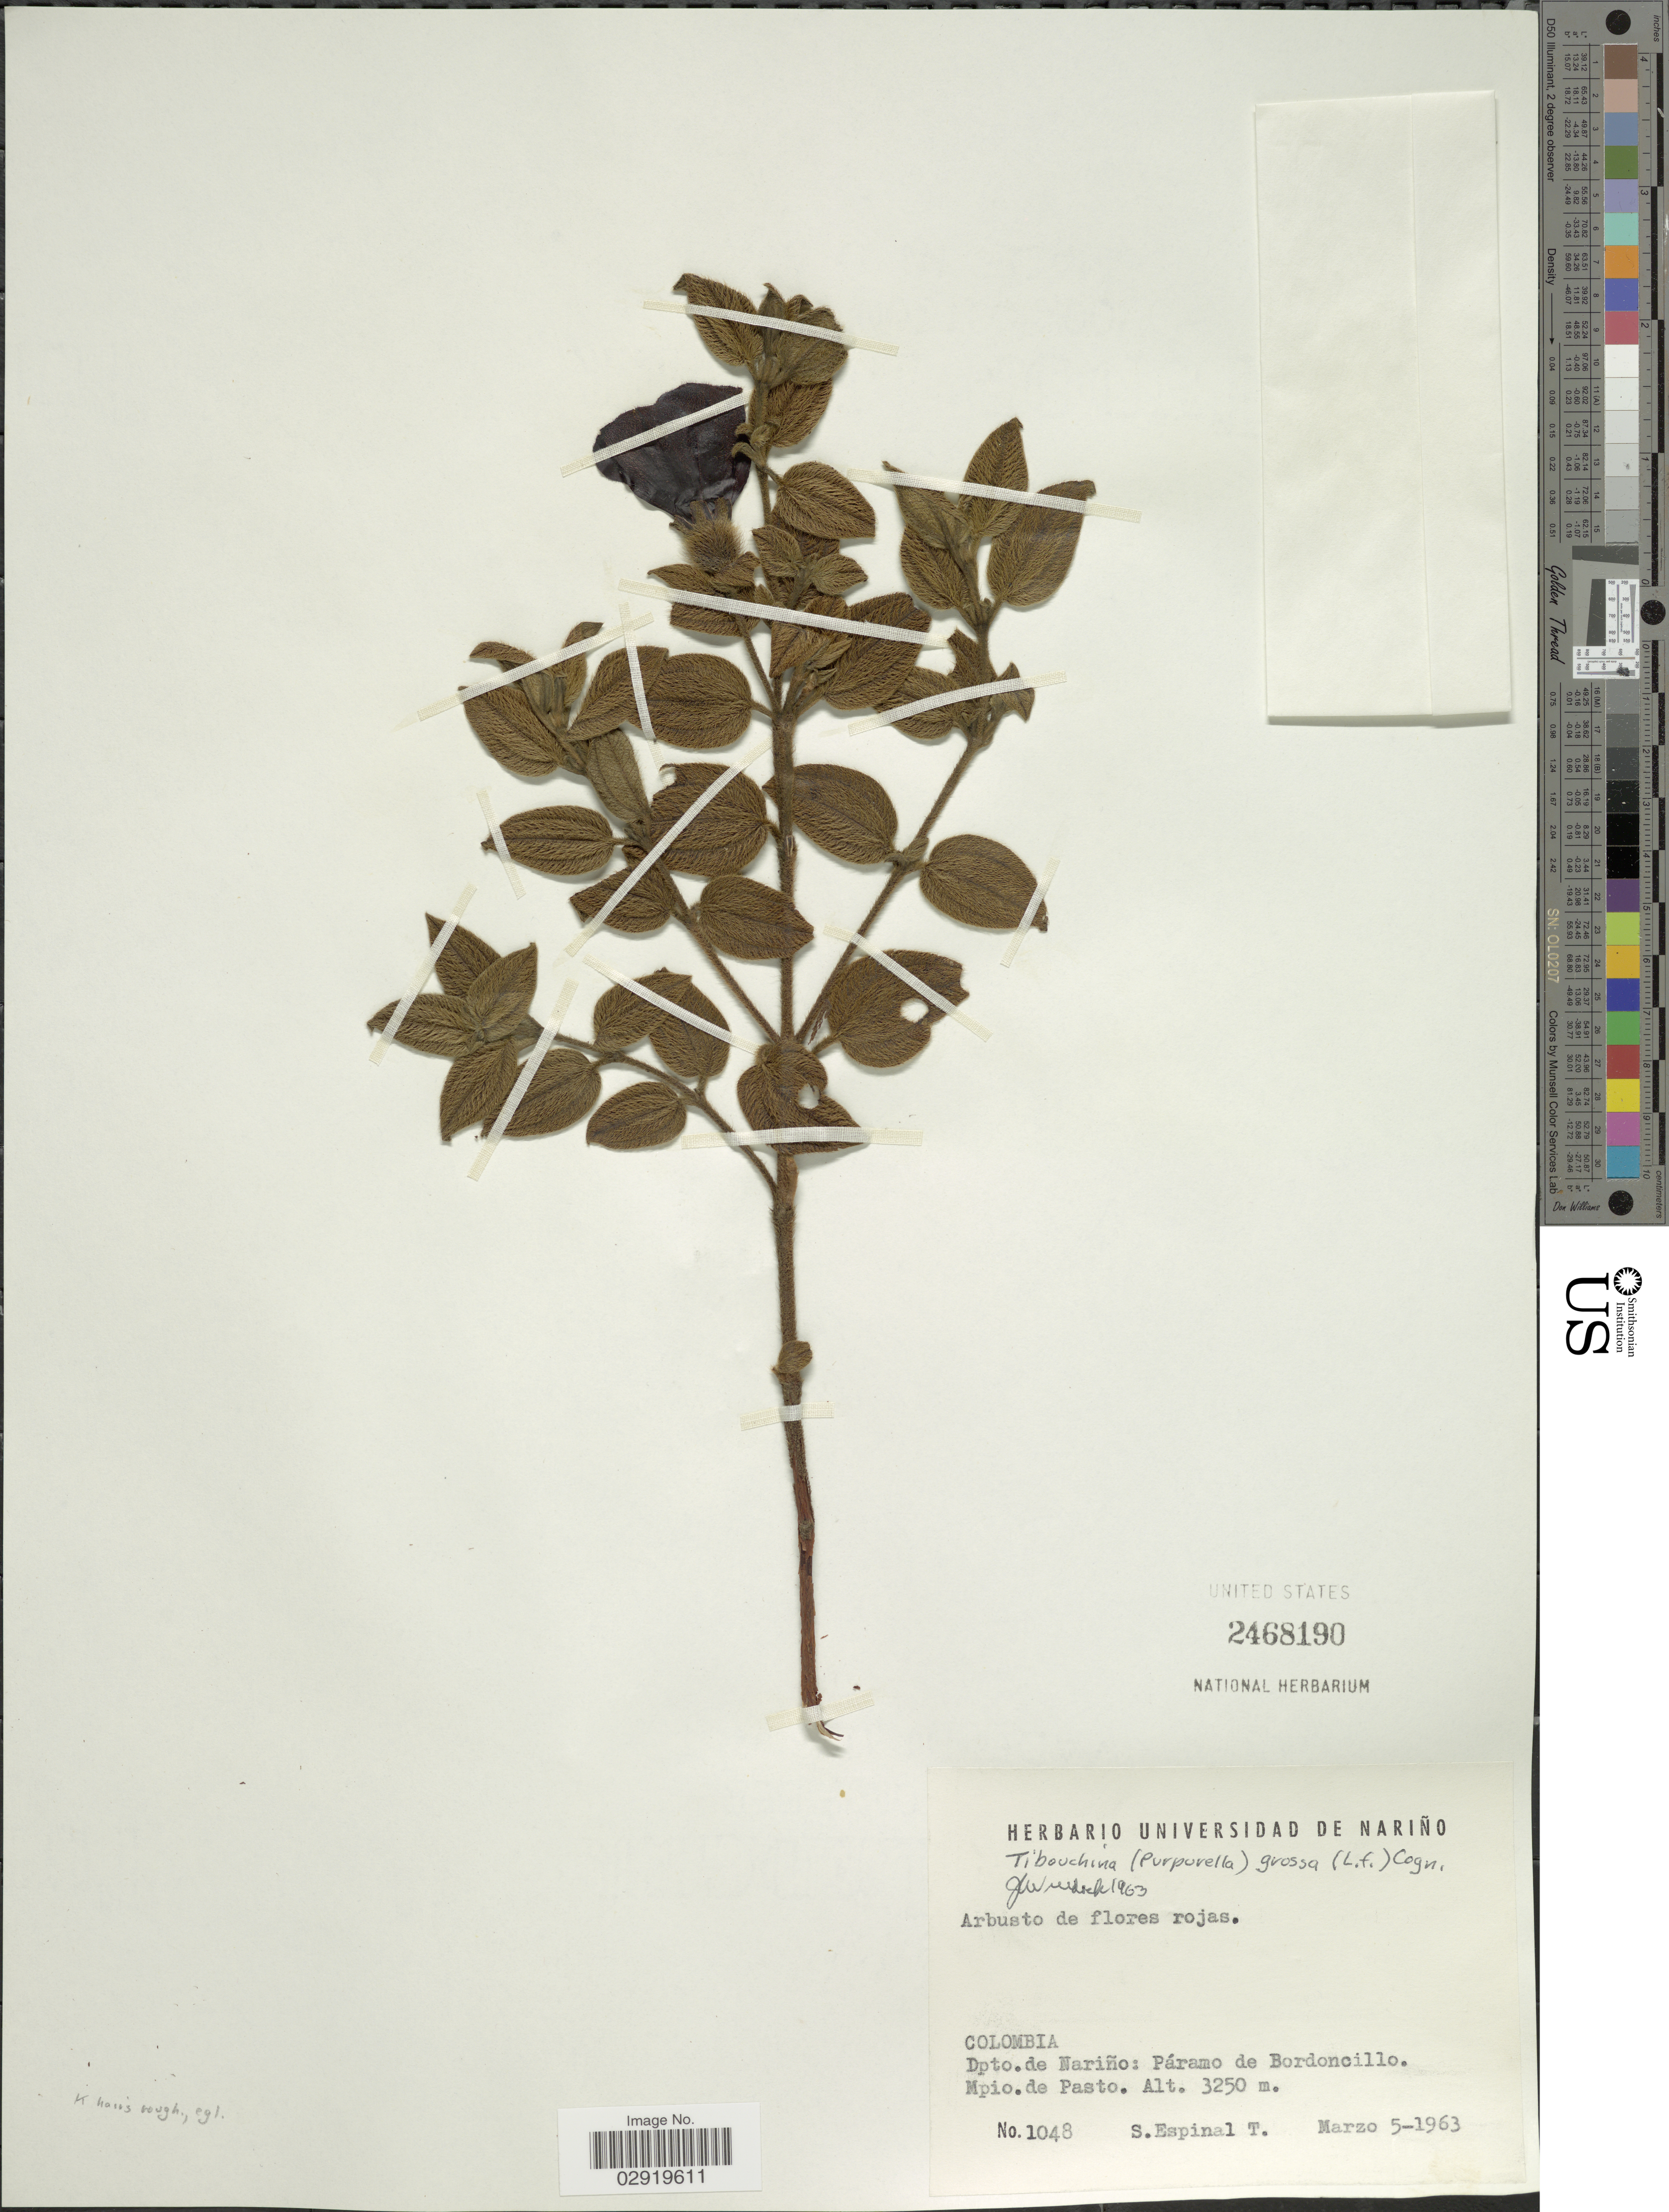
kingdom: Plantae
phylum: Tracheophyta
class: Magnoliopsida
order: Myrtales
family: Melastomataceae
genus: Chaetogastra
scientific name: Chaetogastra grossa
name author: (L. f.) P.J.F. Guim. & Michelang.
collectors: S. Espinal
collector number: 1048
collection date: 1963-03-05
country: Colombia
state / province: Nariño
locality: Dpto. de Nariño: Páramo de Bordoncillo. Mpio. de Pasto.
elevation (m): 3250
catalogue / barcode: US 2468190